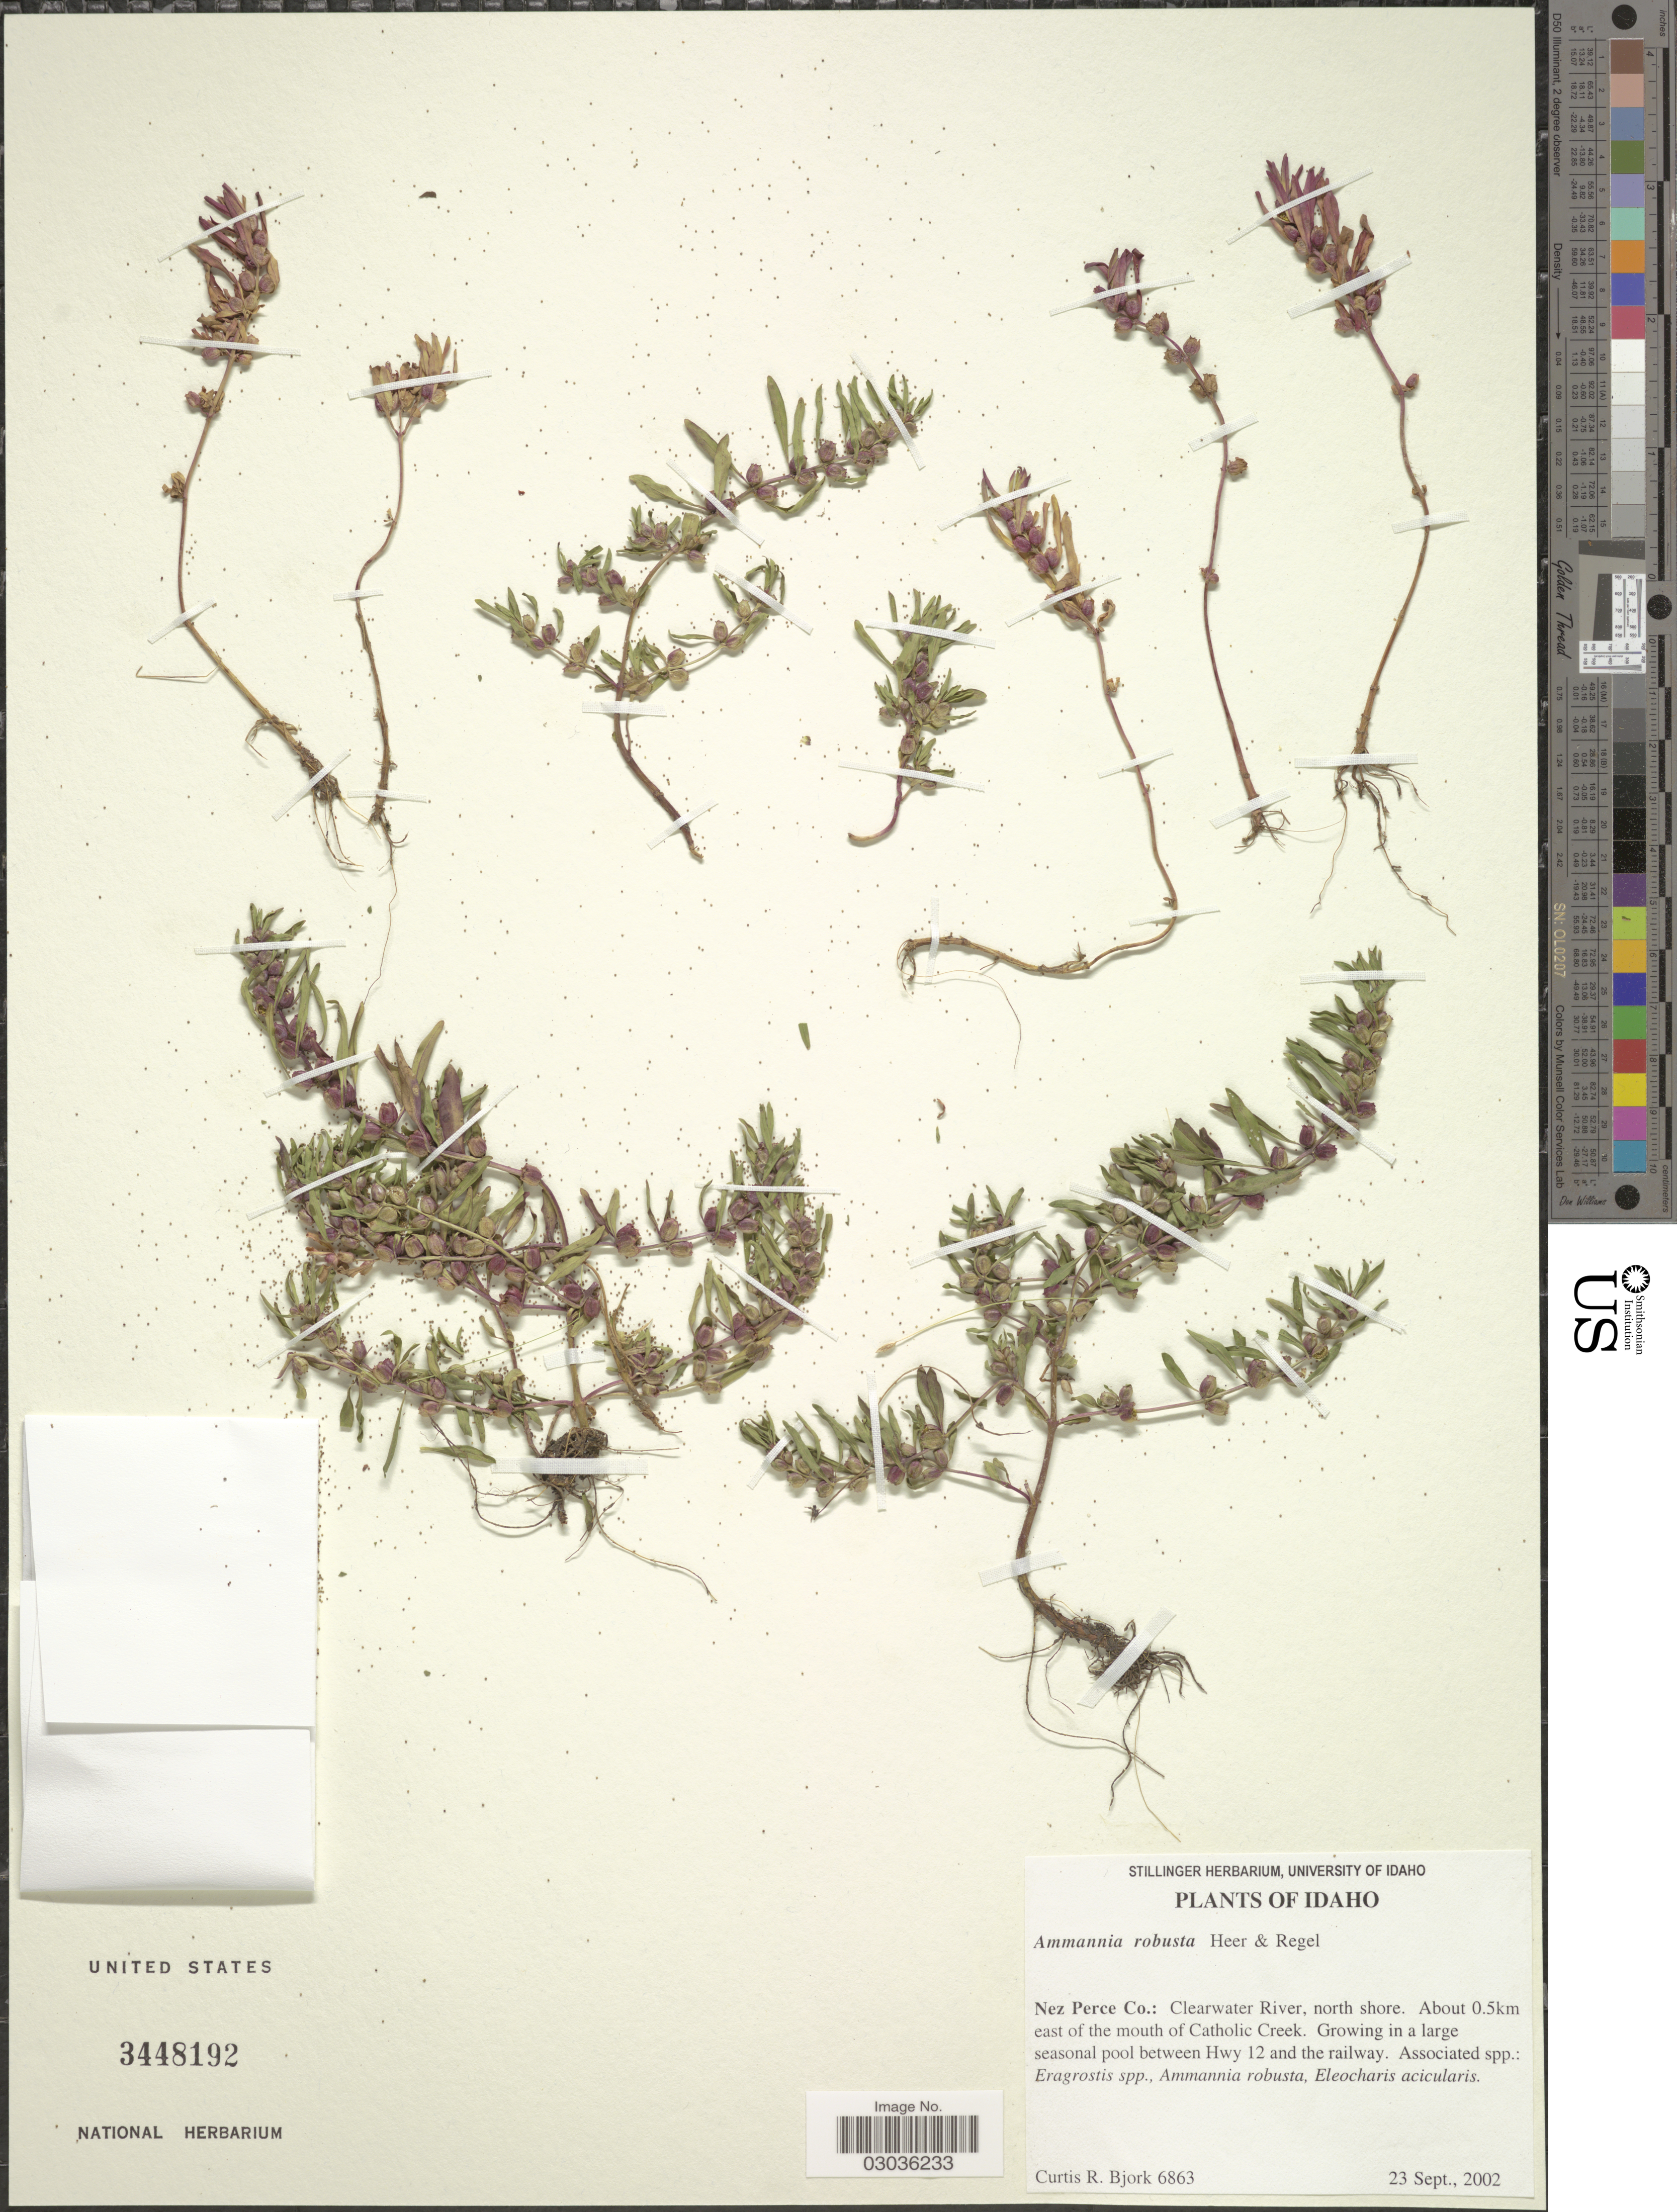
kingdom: Plantae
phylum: Tracheophyta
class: Magnoliopsida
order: Myrtales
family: Lythraceae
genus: Ammannia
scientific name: Ammannia robusta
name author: Heer & Regel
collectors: C. Bjork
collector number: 6863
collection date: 2002-09-23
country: United States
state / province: Idaho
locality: Nez Perce Co.: Clearwater River, north shore. About 0.5km east of the mouth of Catholic Creek. Growing in a large seasonal pool between Hwy 12 and the railway.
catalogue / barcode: US 3448192